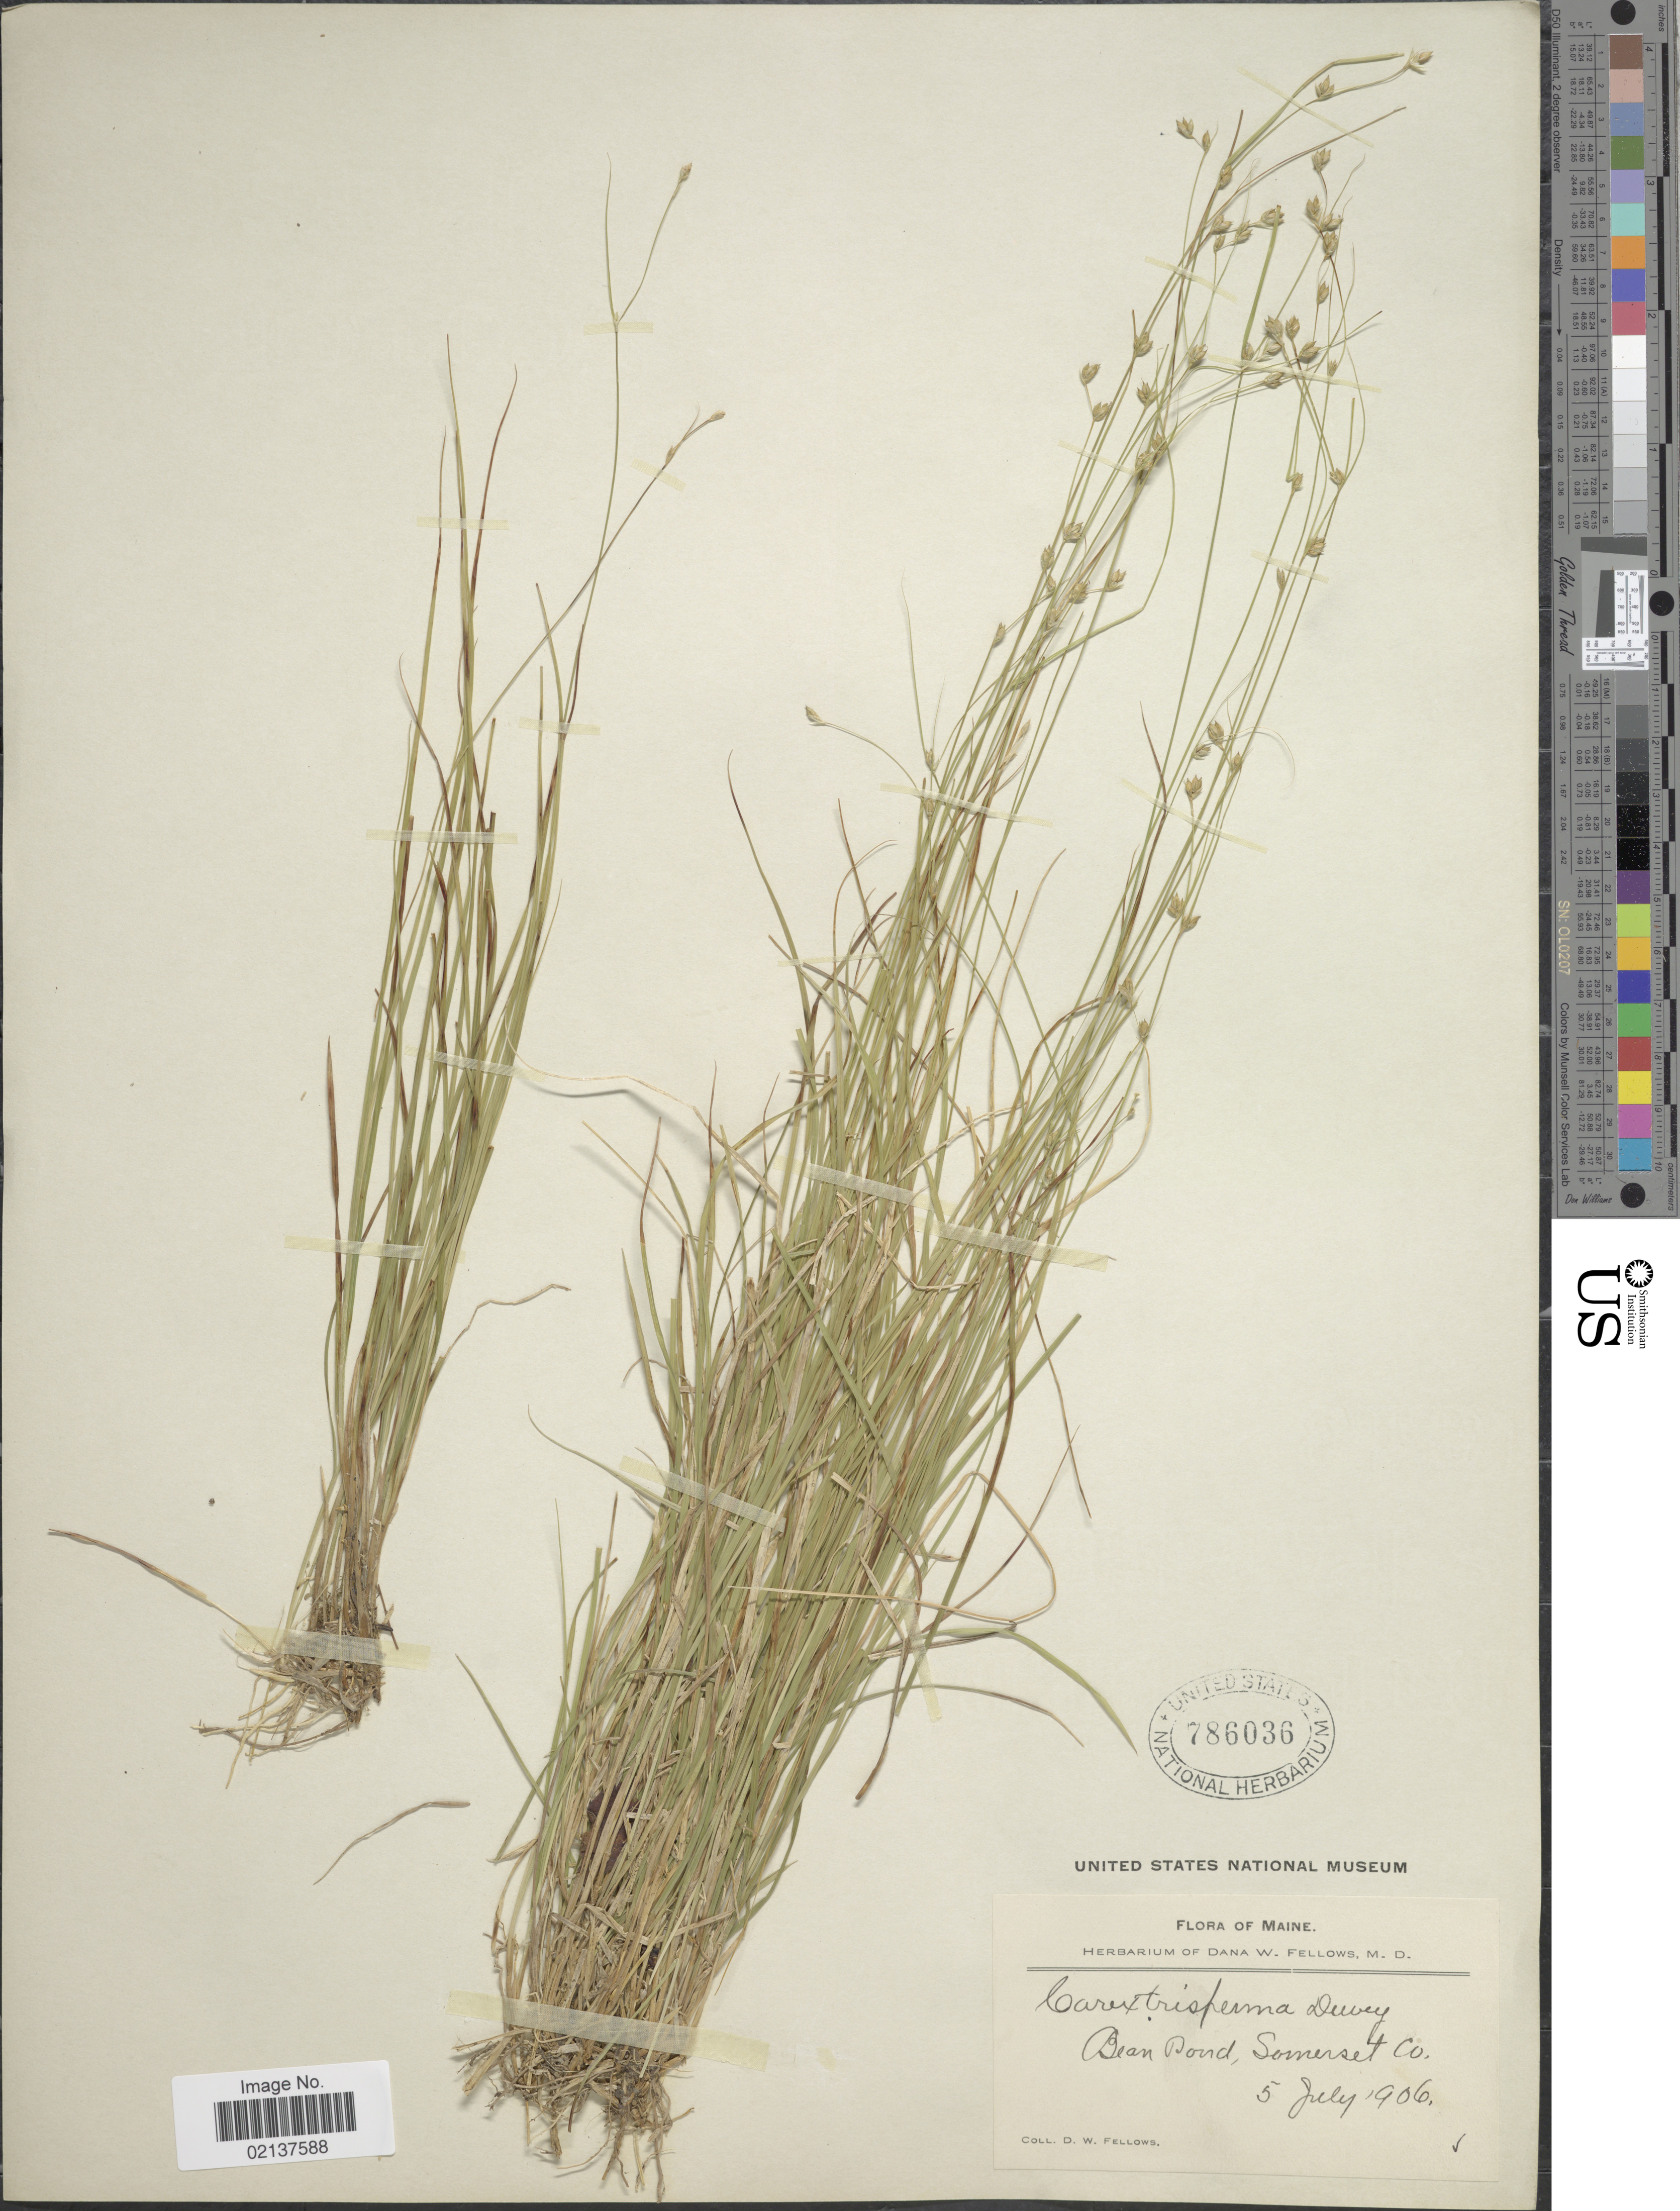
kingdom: Plantae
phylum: Tracheophyta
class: Liliopsida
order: Poales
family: Cyperaceae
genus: Carex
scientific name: Carex trisperma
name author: Dewey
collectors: D. W. Fellows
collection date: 1906-07-05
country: United States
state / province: Maine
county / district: Somerset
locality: Bean Pond, Somerset Co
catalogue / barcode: US 786036